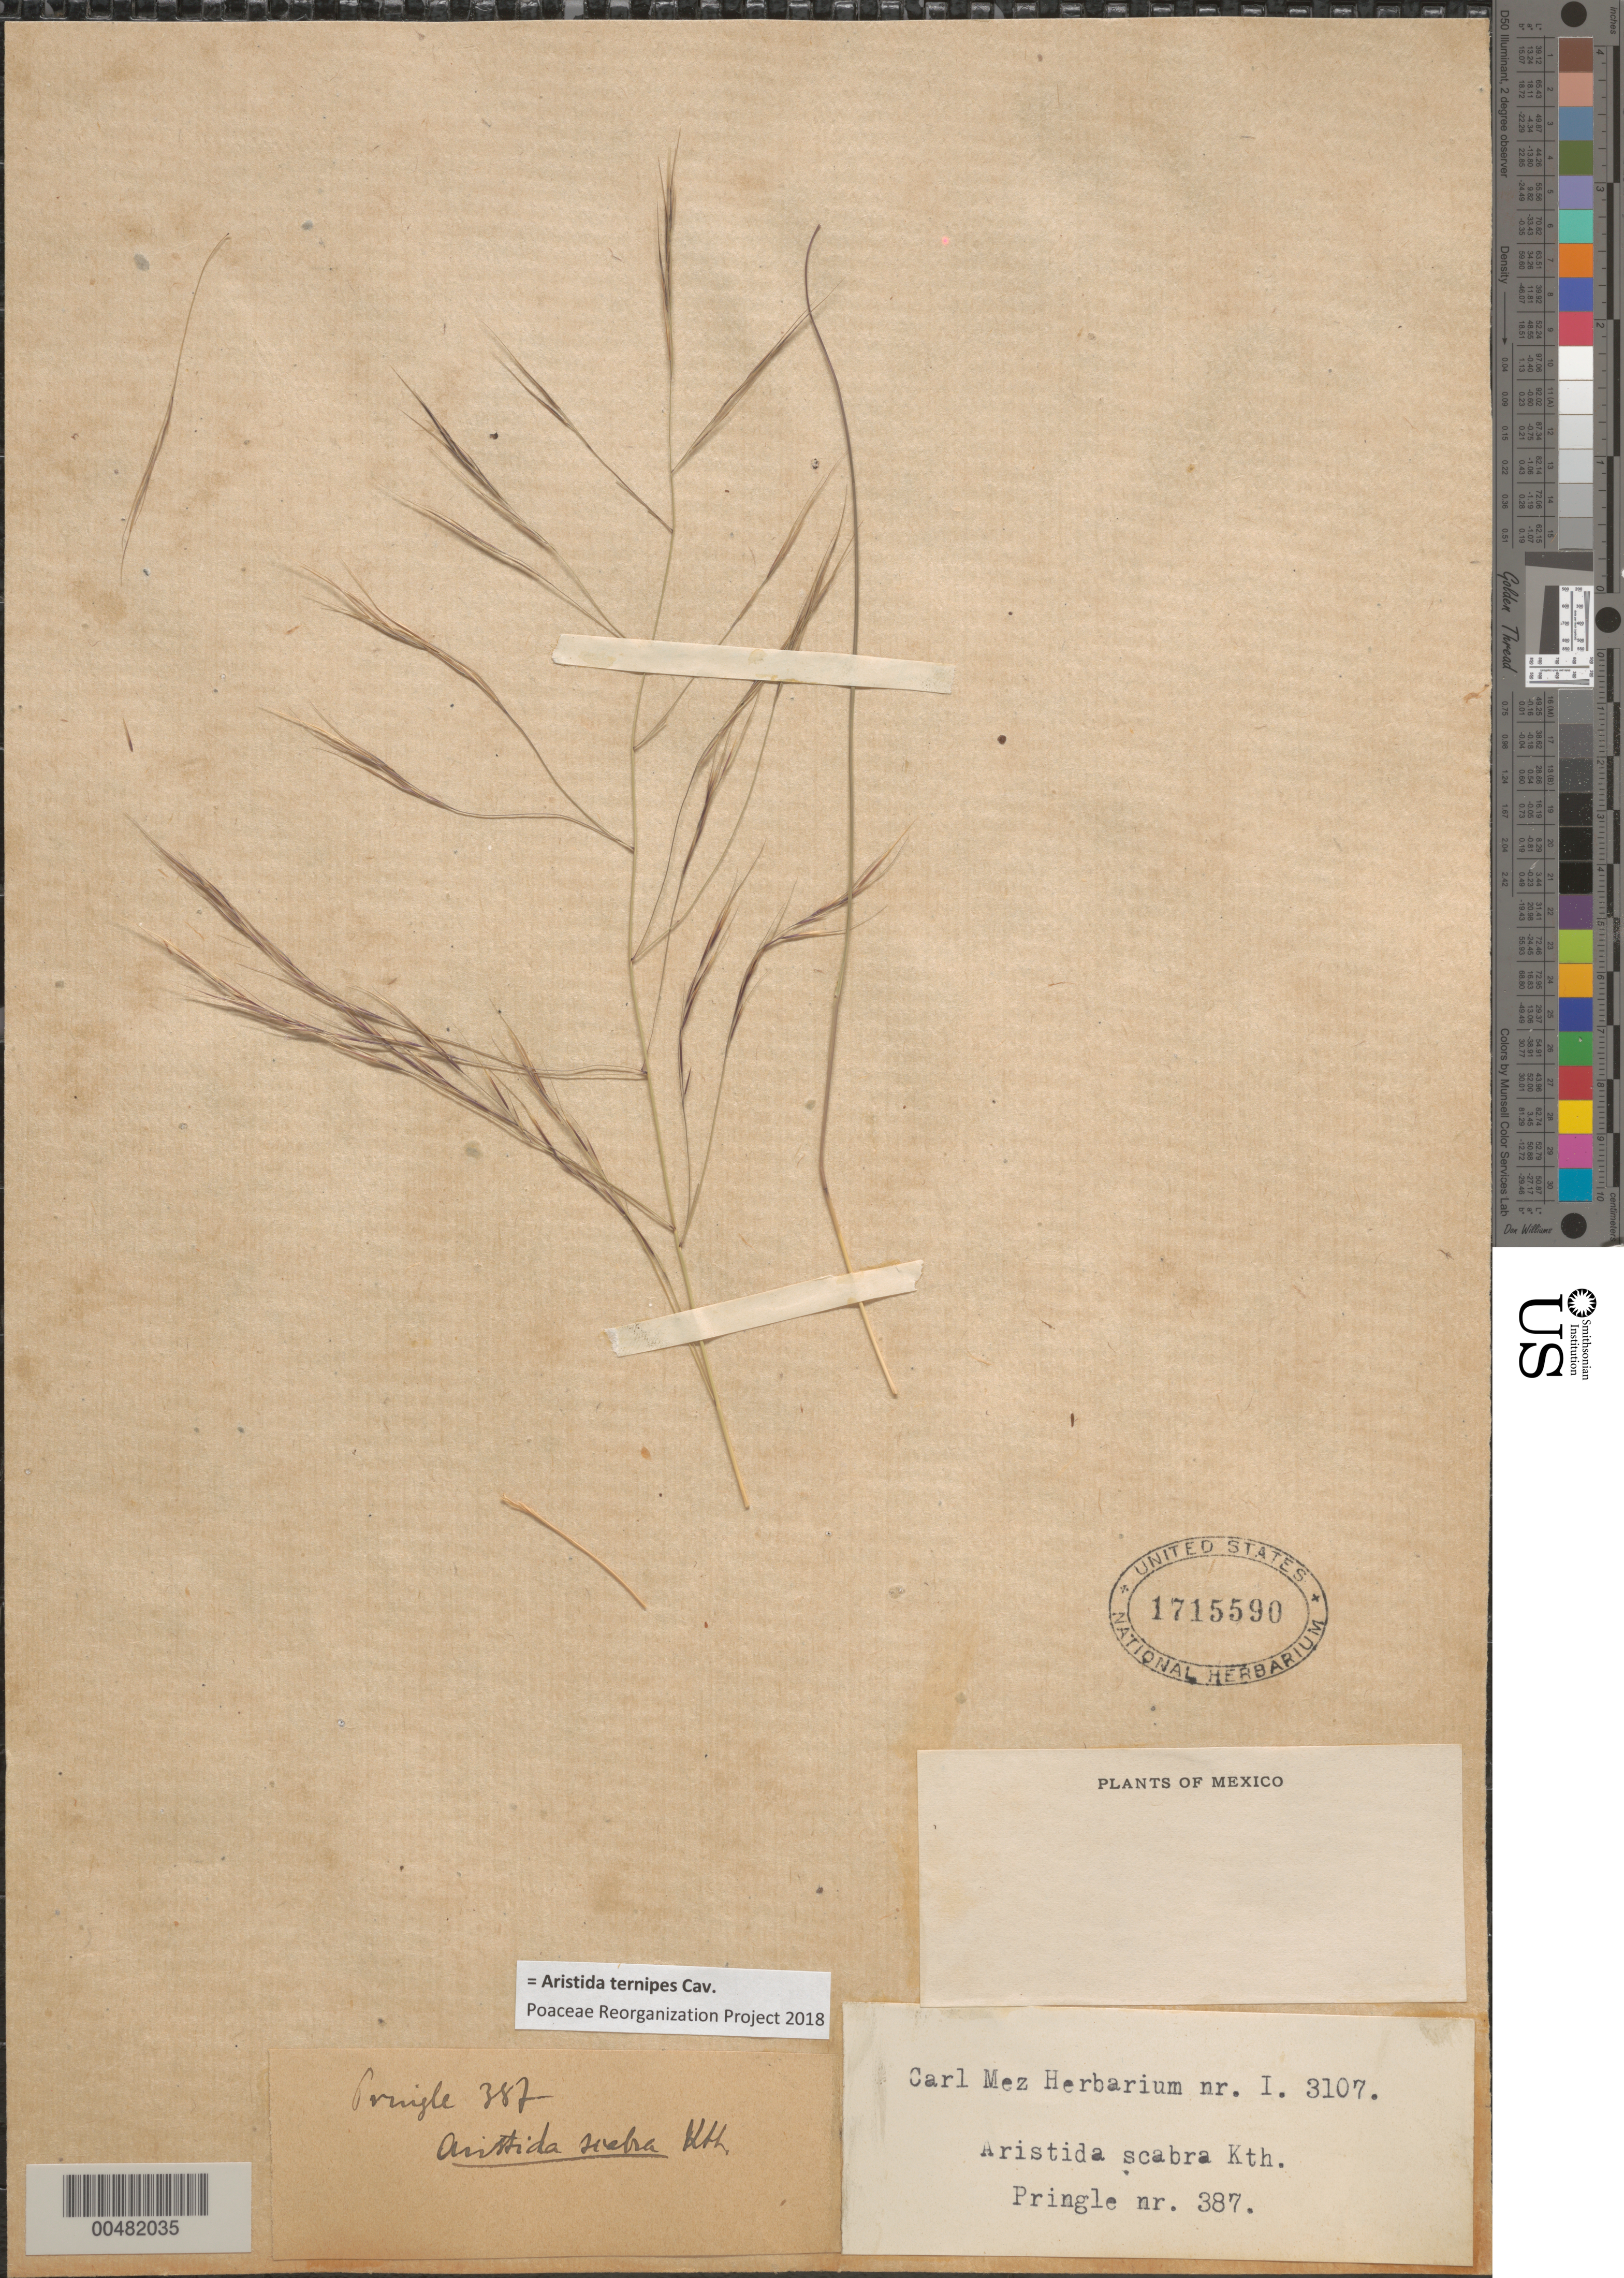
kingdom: Plantae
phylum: Tracheophyta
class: Liliopsida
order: Poales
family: Poaceae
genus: Aristida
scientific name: Aristida ternipes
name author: Cav.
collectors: C. G. Pringle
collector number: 387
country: Mexico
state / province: Durango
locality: San Ramon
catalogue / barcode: US 1715590